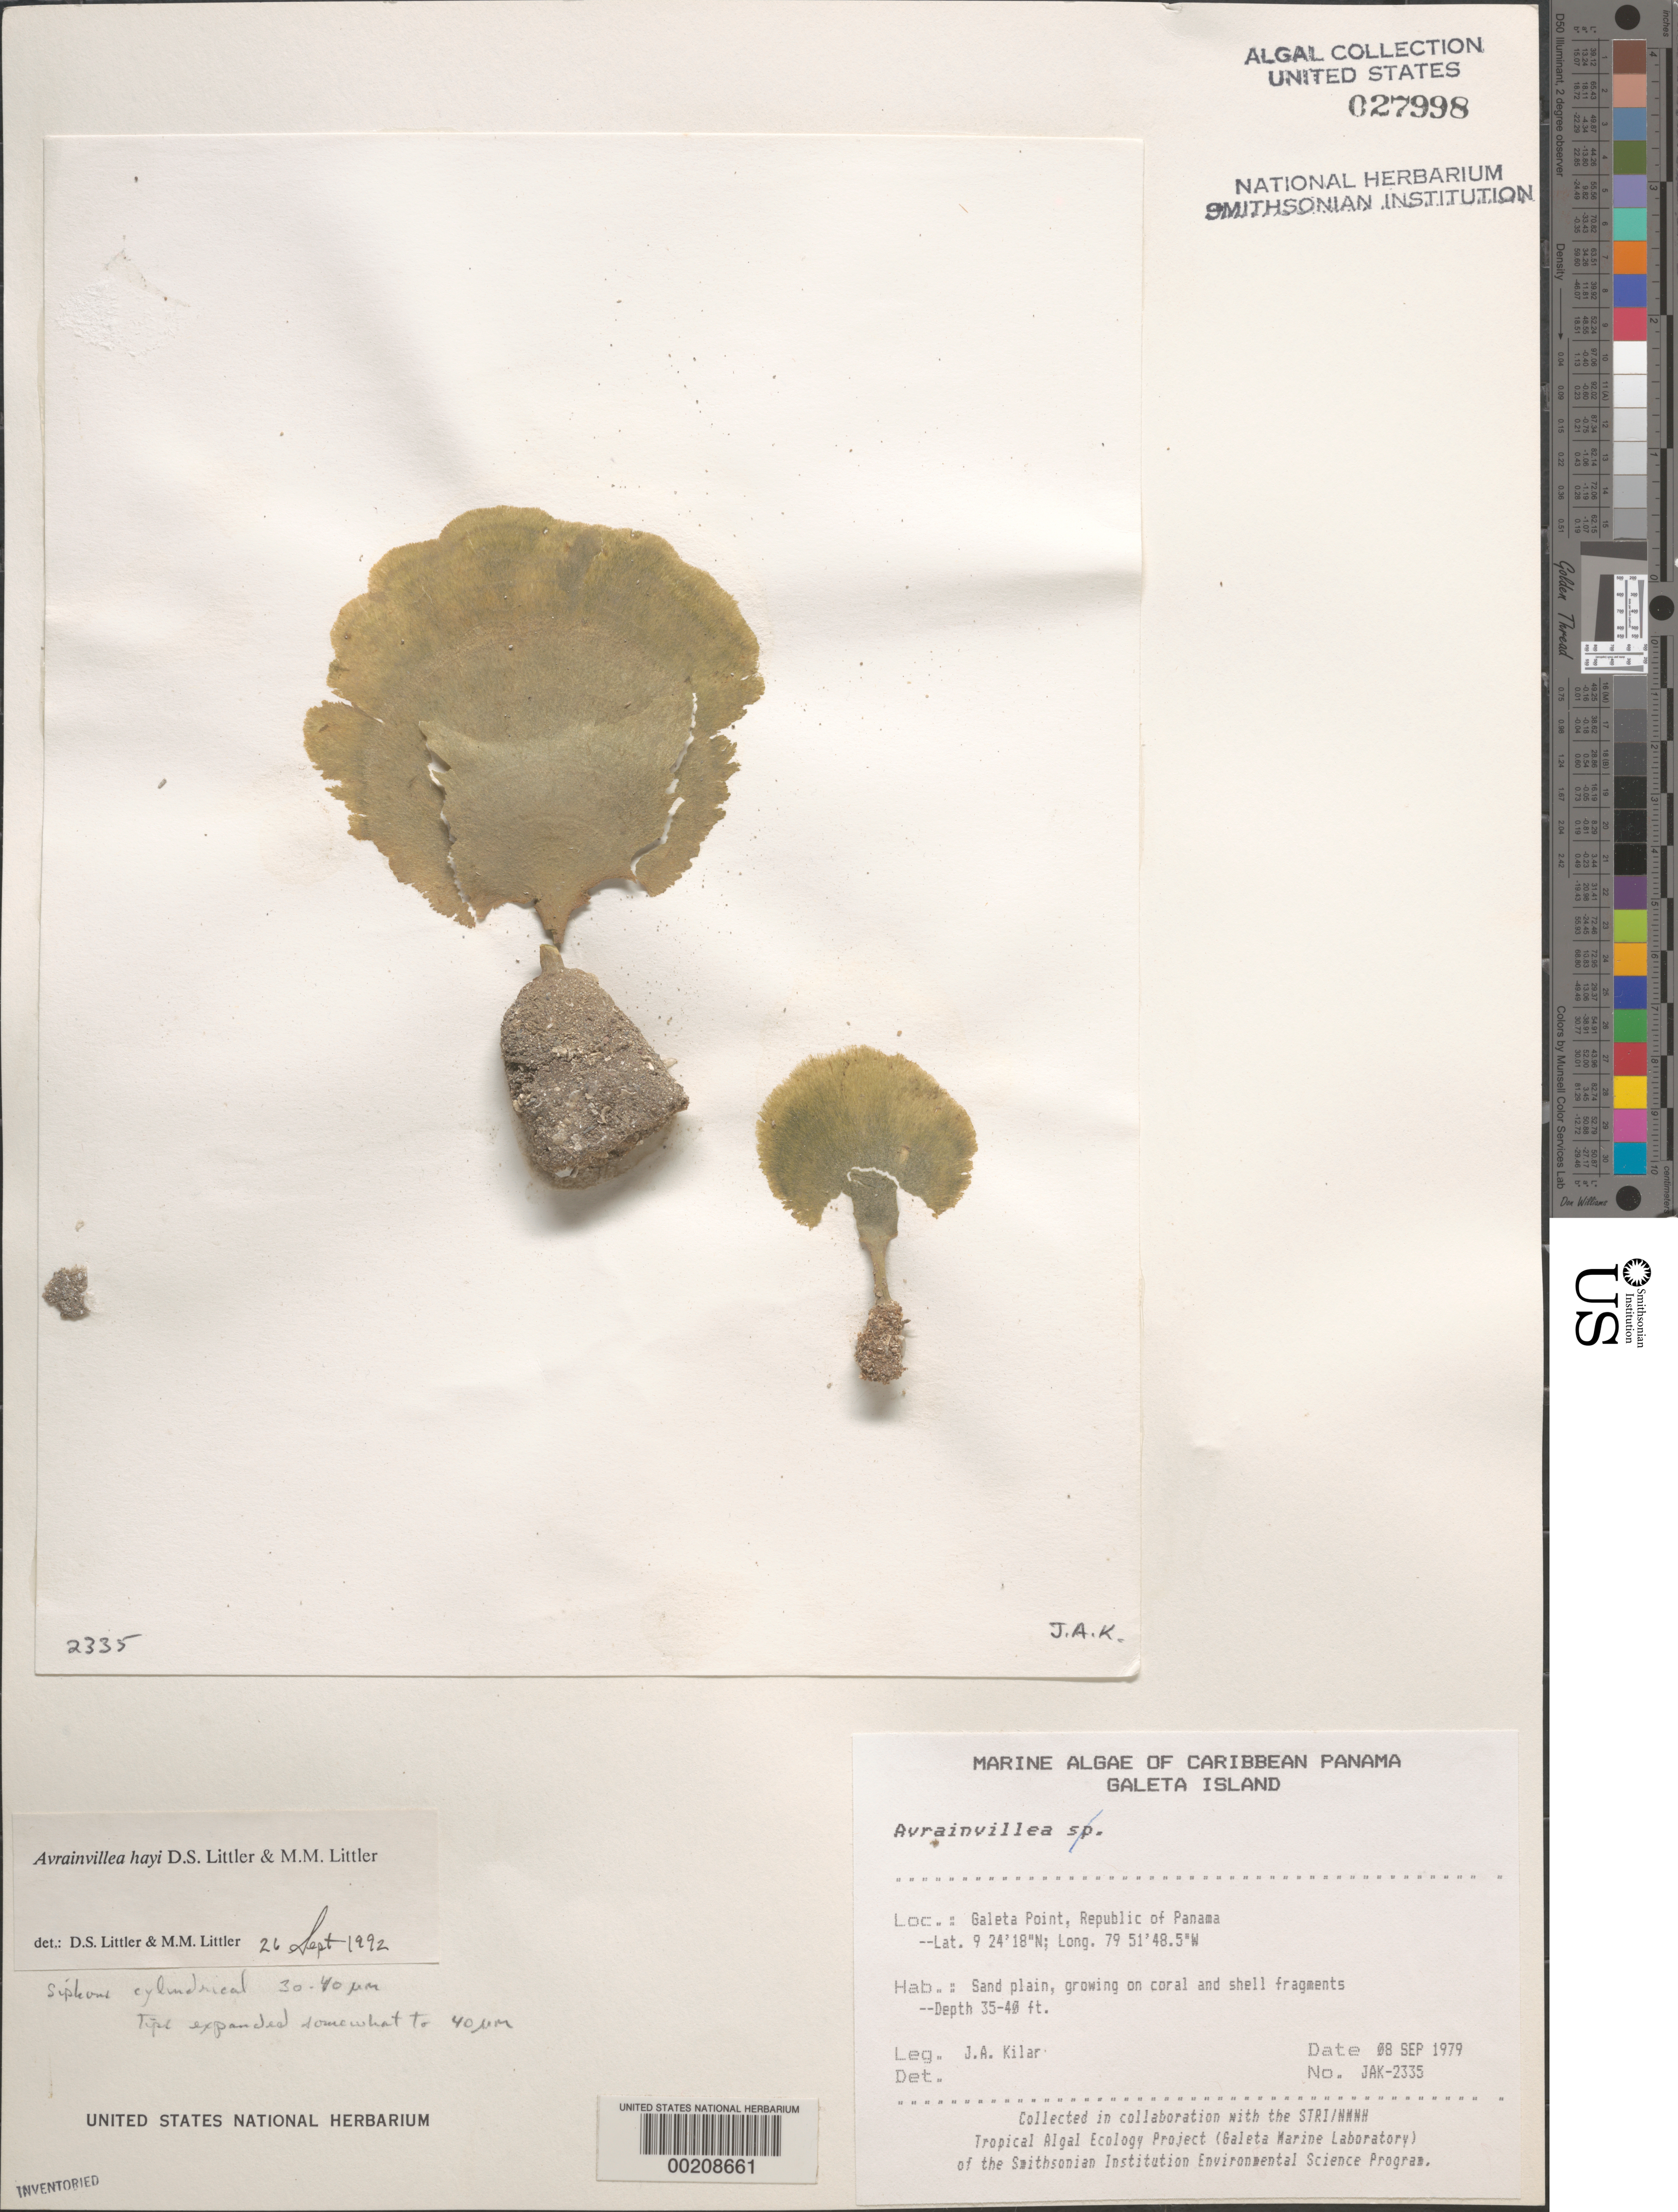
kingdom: Plantae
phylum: Chlorophyta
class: Ulvophyceae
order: Bryopsidales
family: Dichotomosiphonaceae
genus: Avrainvillea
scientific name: Avrainvillea hayi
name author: D.S. Littler & Littler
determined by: Littler, D. S.; Littler, M. M.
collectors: J. A. Kilar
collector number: JAK-2335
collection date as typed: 08 Sep 1979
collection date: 1979-09-08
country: Panama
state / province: Colón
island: Galeta Island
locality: Galeta Point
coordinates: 9 24' 18" N, 79 51' 48.5" W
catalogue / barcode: US 27998